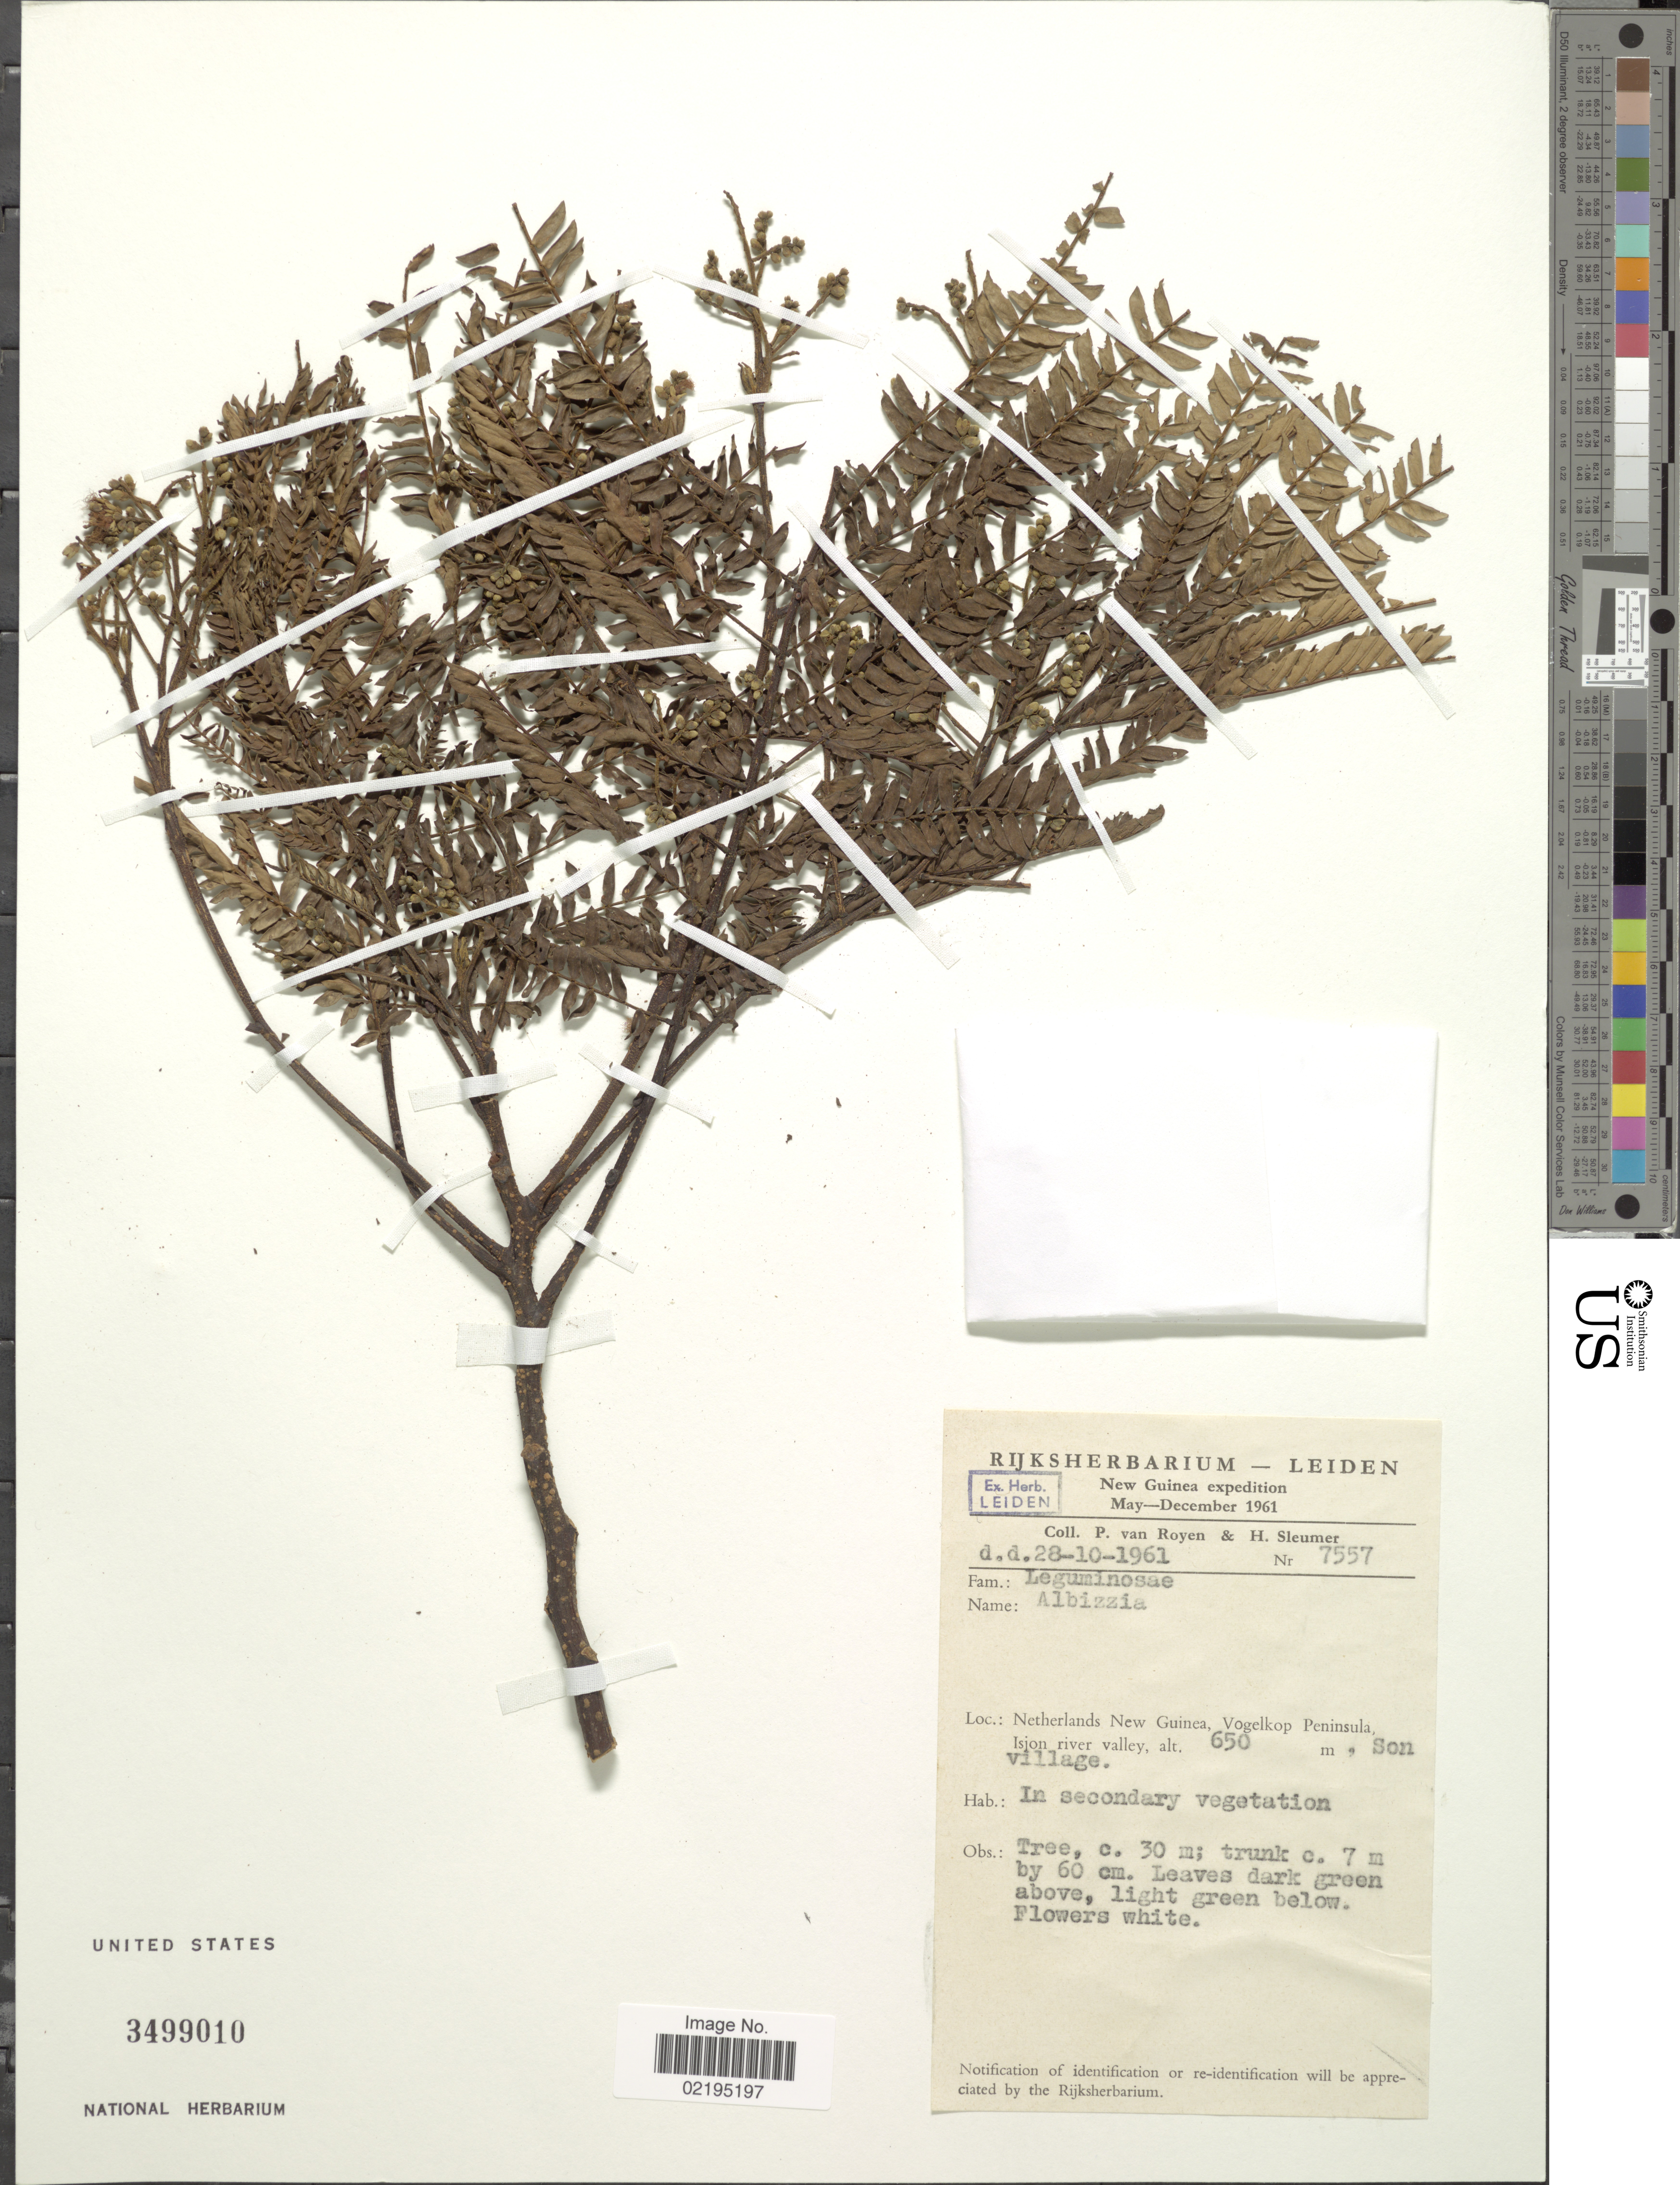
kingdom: Plantae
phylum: Tracheophyta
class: Magnoliopsida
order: Fabales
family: Fabaceae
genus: Albizia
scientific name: Albizia sp.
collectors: P. van Royen & H. O. Sleumer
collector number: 7557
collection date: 1961-10-28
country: Indonesia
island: New Guinea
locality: New Guinea, Netherlands New Guinea, Vogelkop Peninsula, Ision river Valley, Son Village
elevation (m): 650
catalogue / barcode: US 3499010